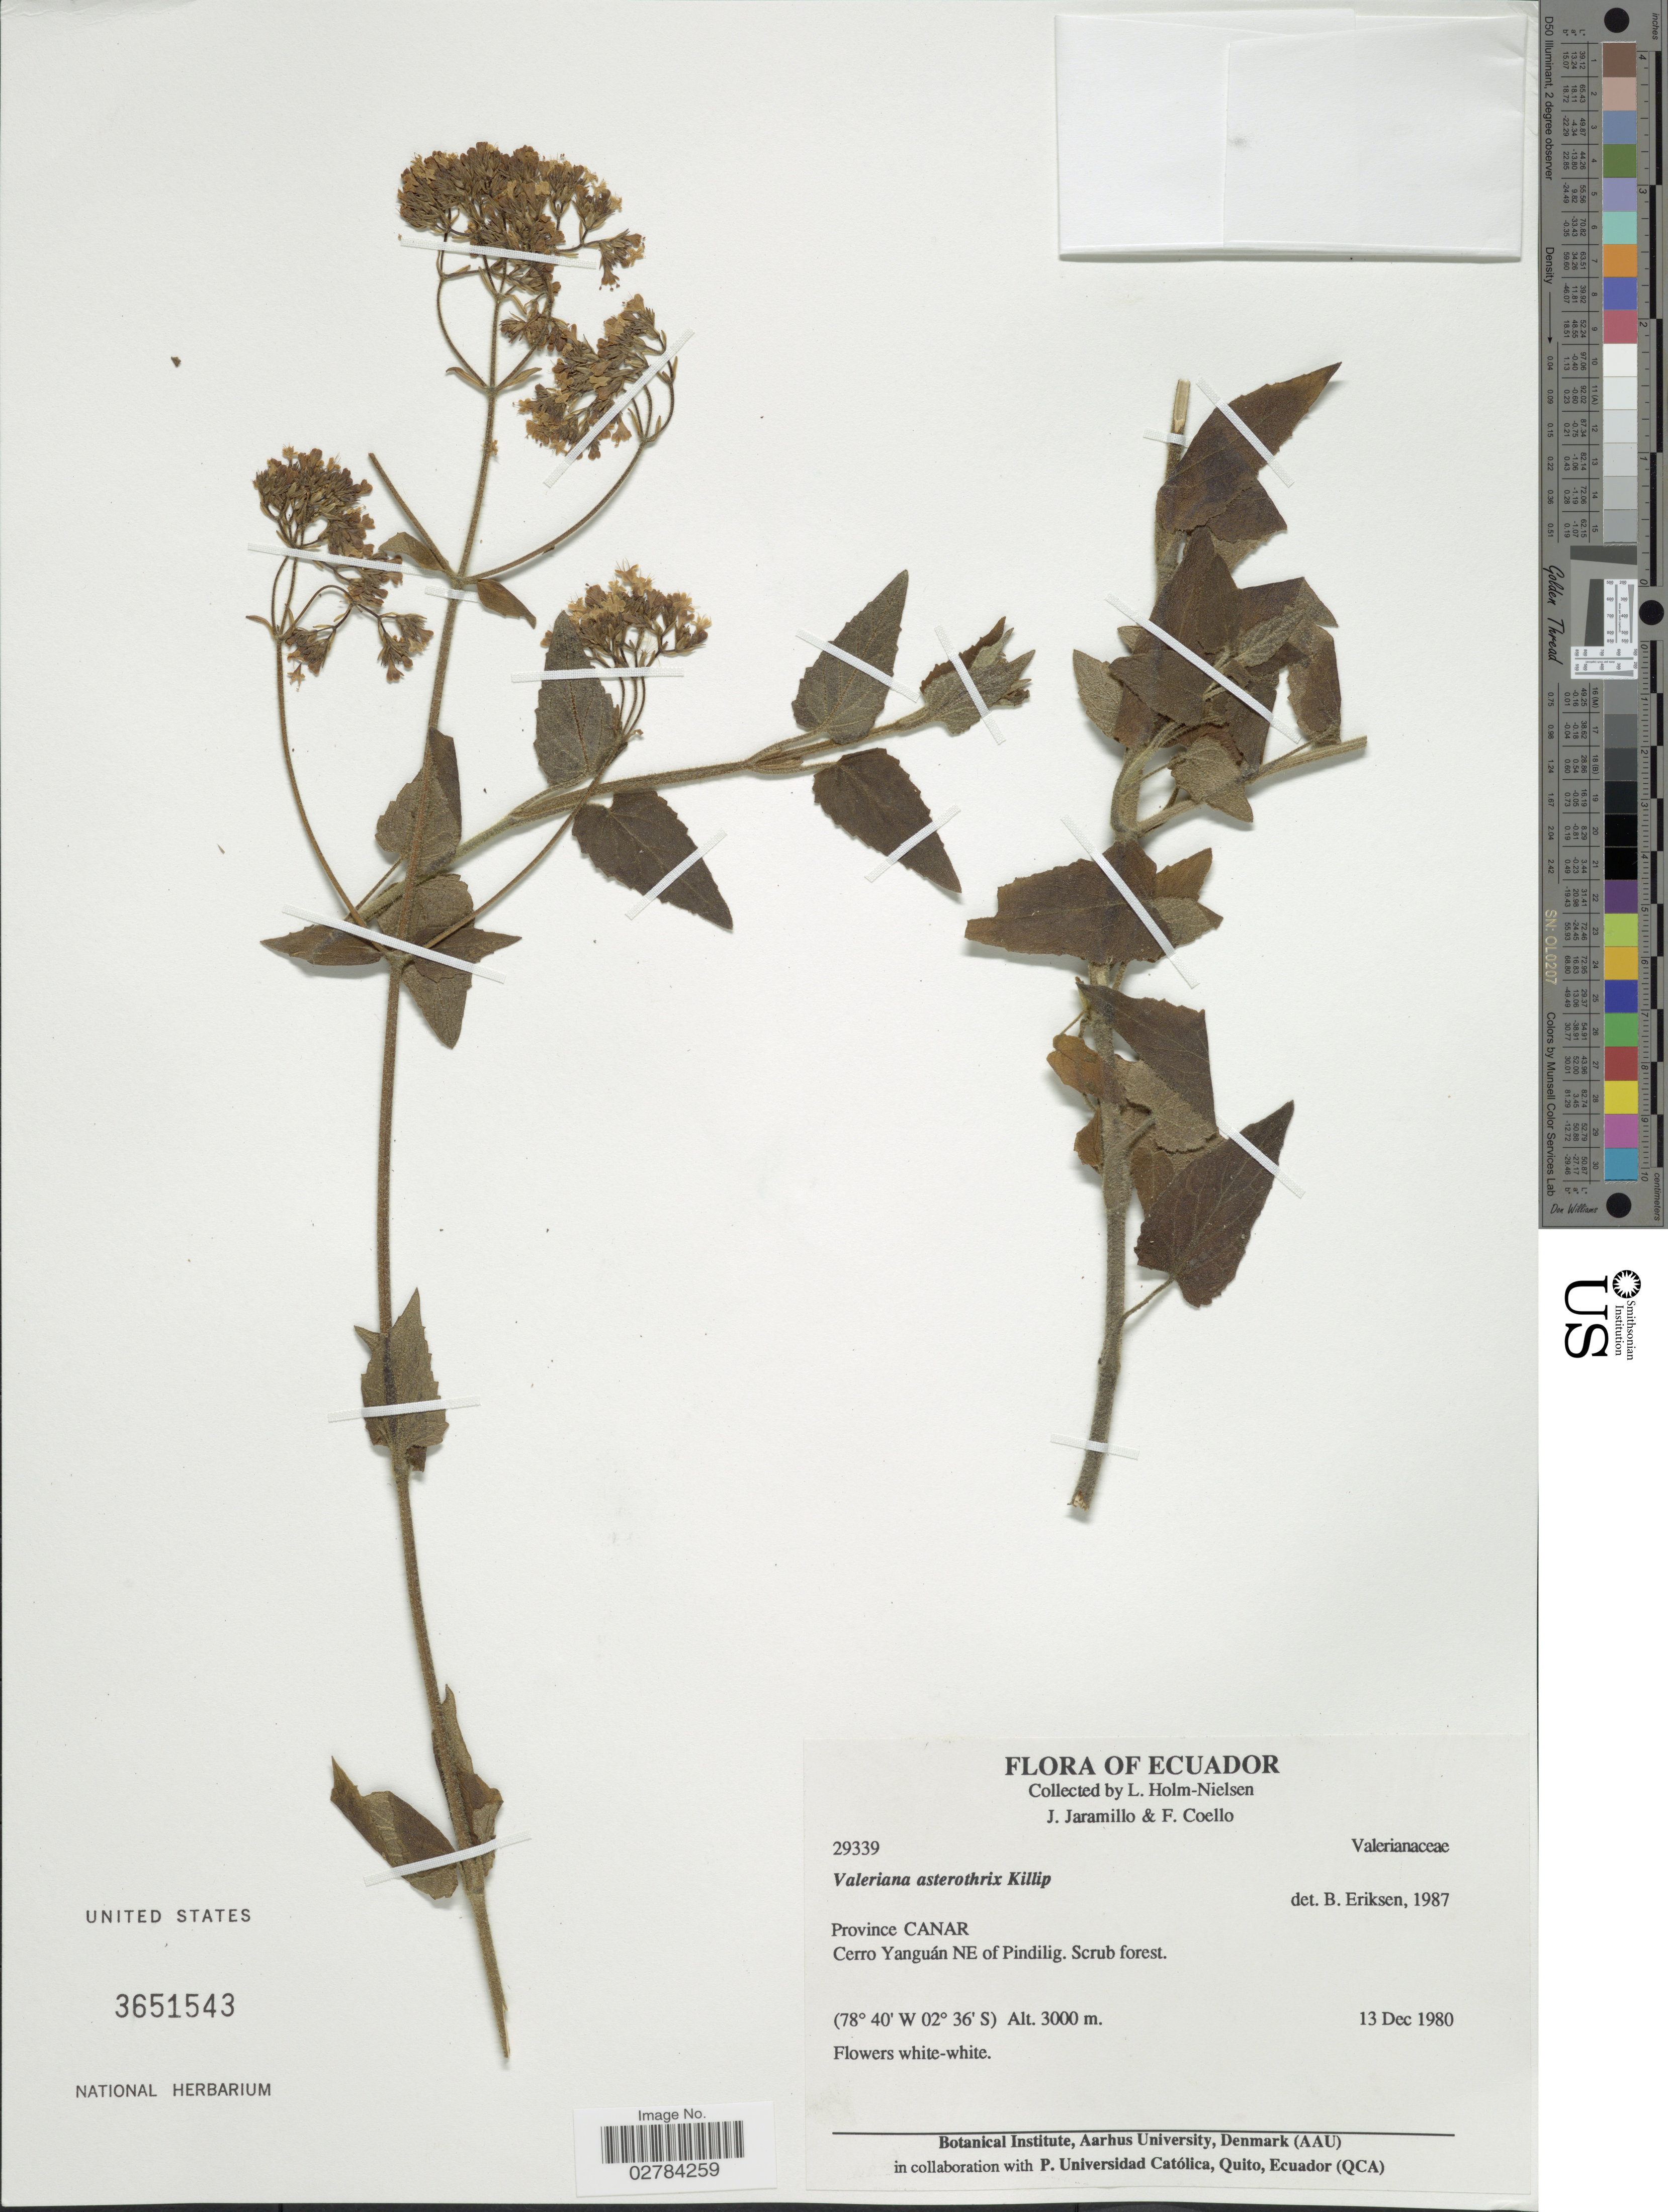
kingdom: Plantae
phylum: Tracheophyta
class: Magnoliopsida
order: Dipsacales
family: Caprifoliaceae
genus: Valeriana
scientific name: Valeriana asterothrix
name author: Killip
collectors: L. Holm-Nielsen, J. Jaramillo & F. Coello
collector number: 29339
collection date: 1980-12-13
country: Ecuador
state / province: Cañar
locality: Province Canar. Cerro Yanguán NE of Pindilig.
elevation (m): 3000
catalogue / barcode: US 3651543